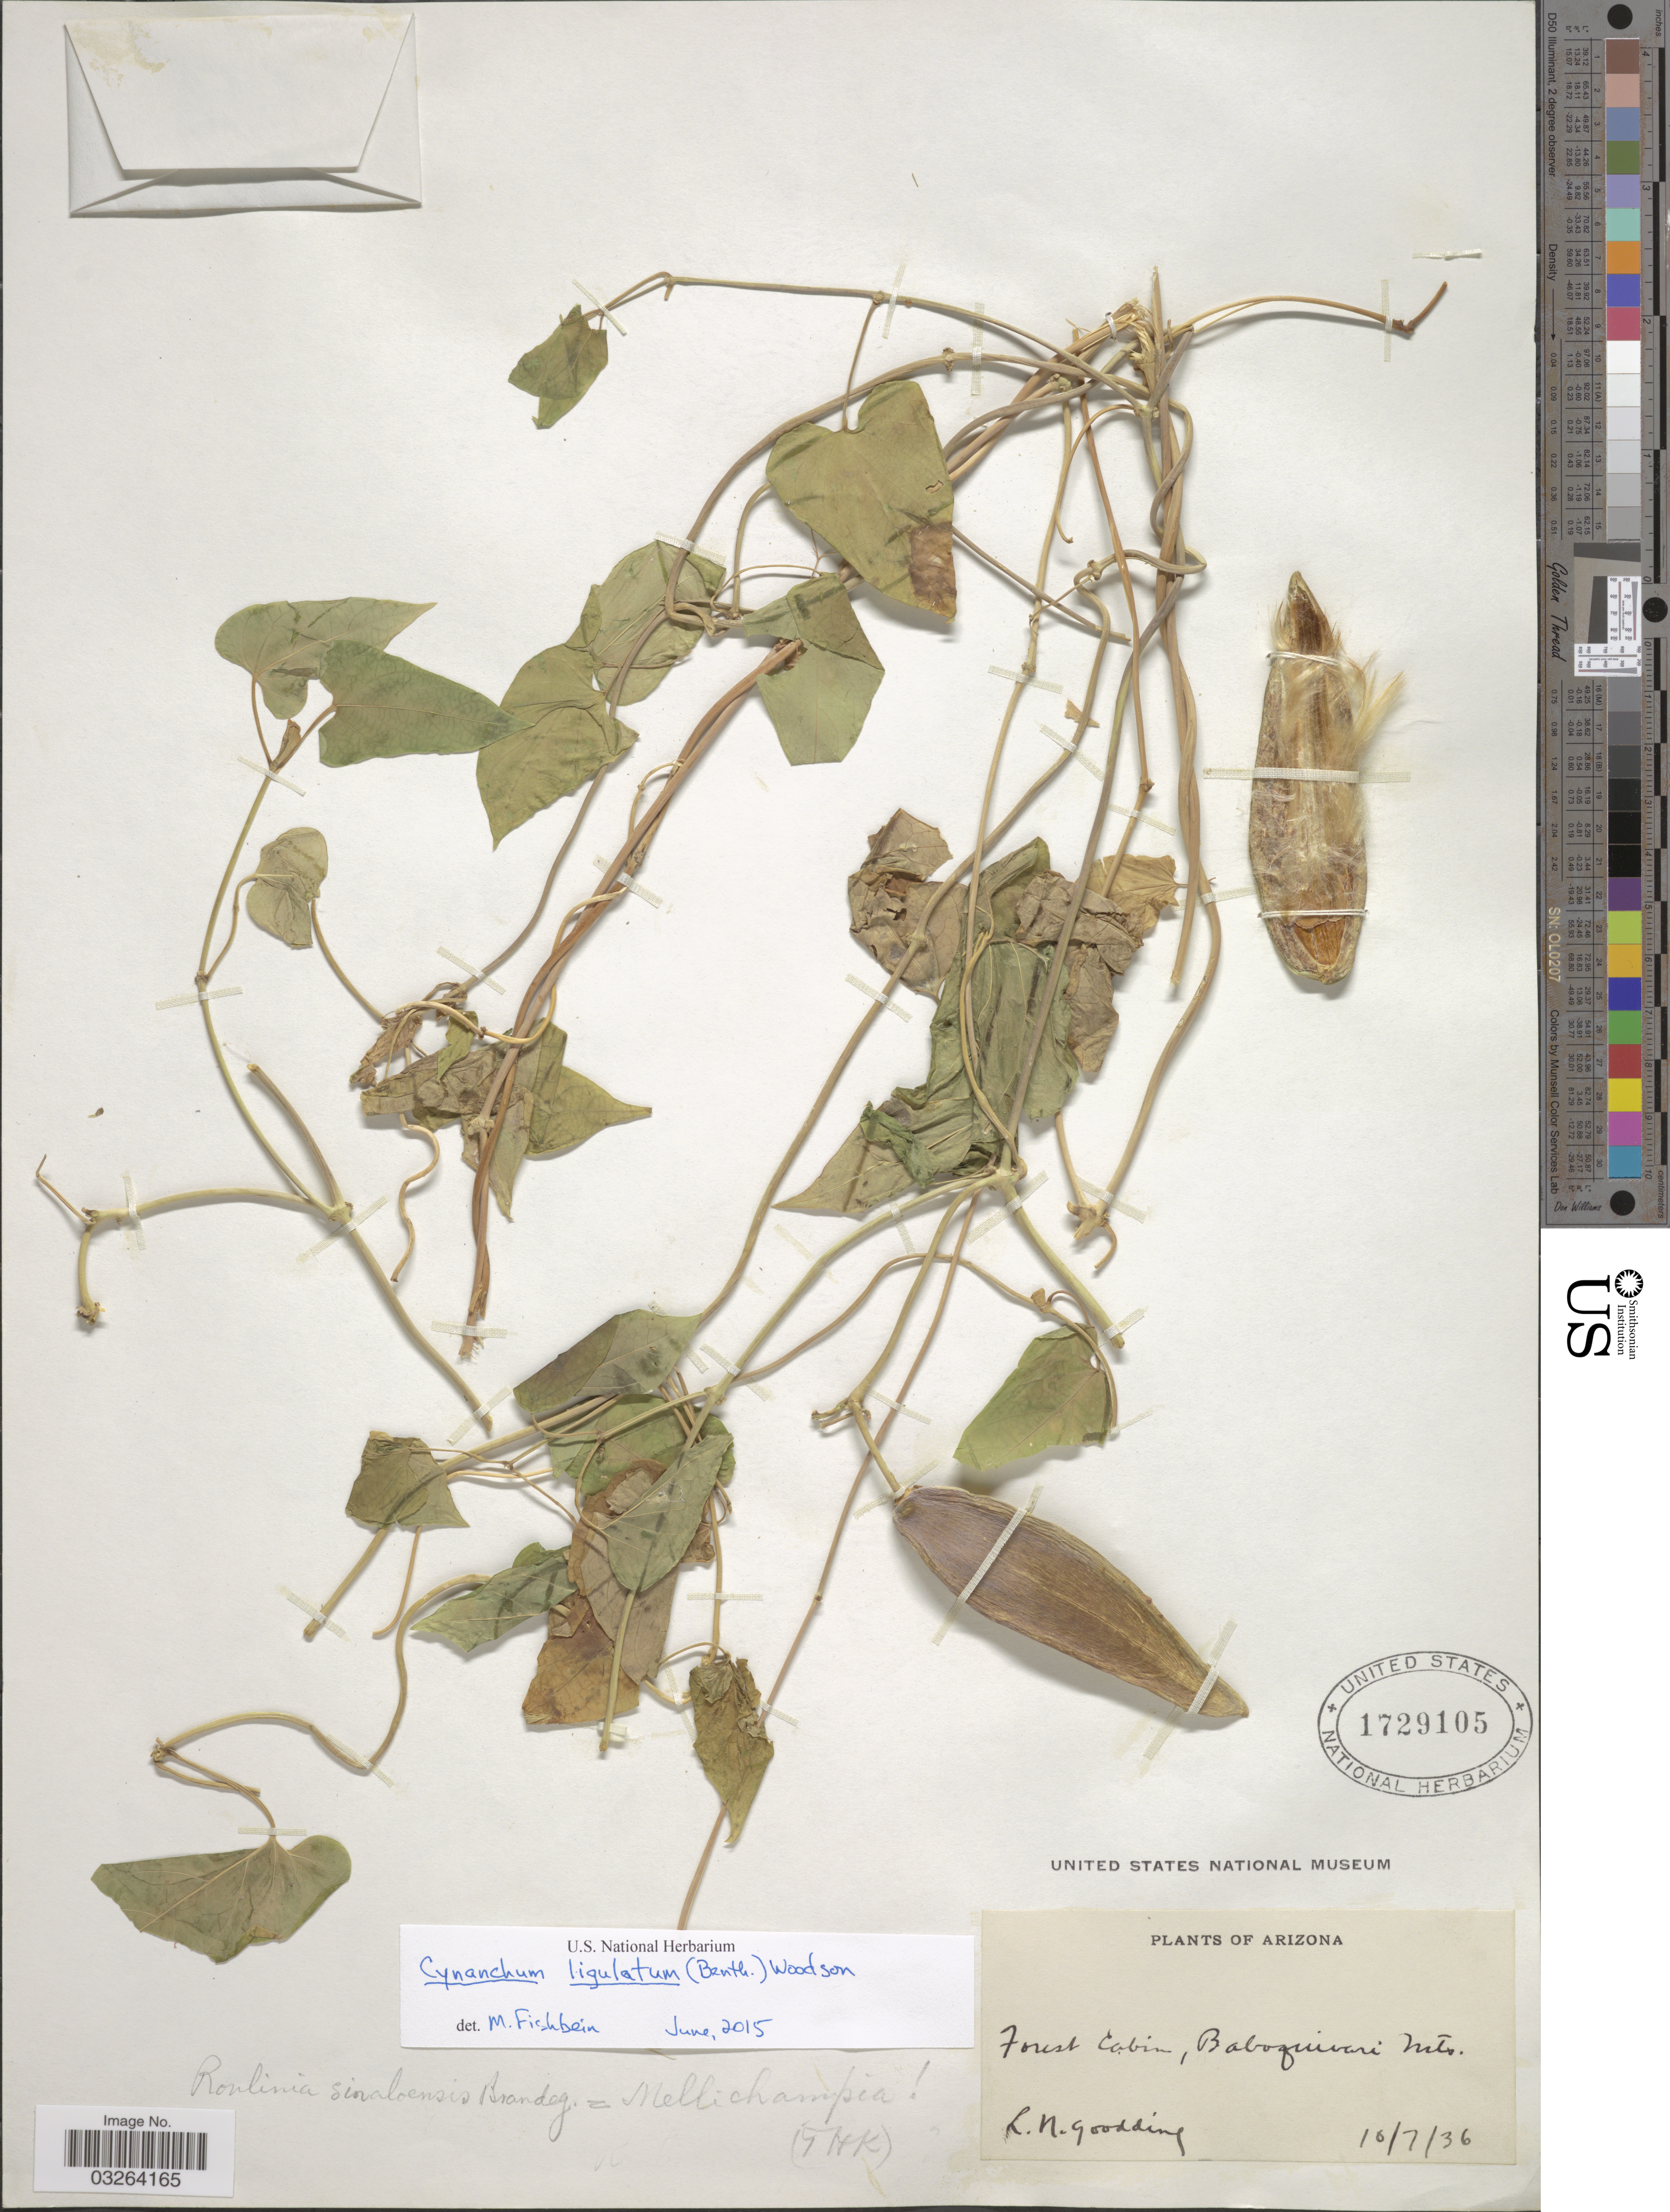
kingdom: Plantae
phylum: Tracheophyta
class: Magnoliopsida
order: Gentianales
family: Apocynaceae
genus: Cynanchum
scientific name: Cynanchum ligulatum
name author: (Benth.) Woodson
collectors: L. N. Goodding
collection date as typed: Transcribed d/m/y: 10/7/36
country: United States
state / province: Arizona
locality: Forest Cabin, Baboquivari Mts.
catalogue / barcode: US 1729105